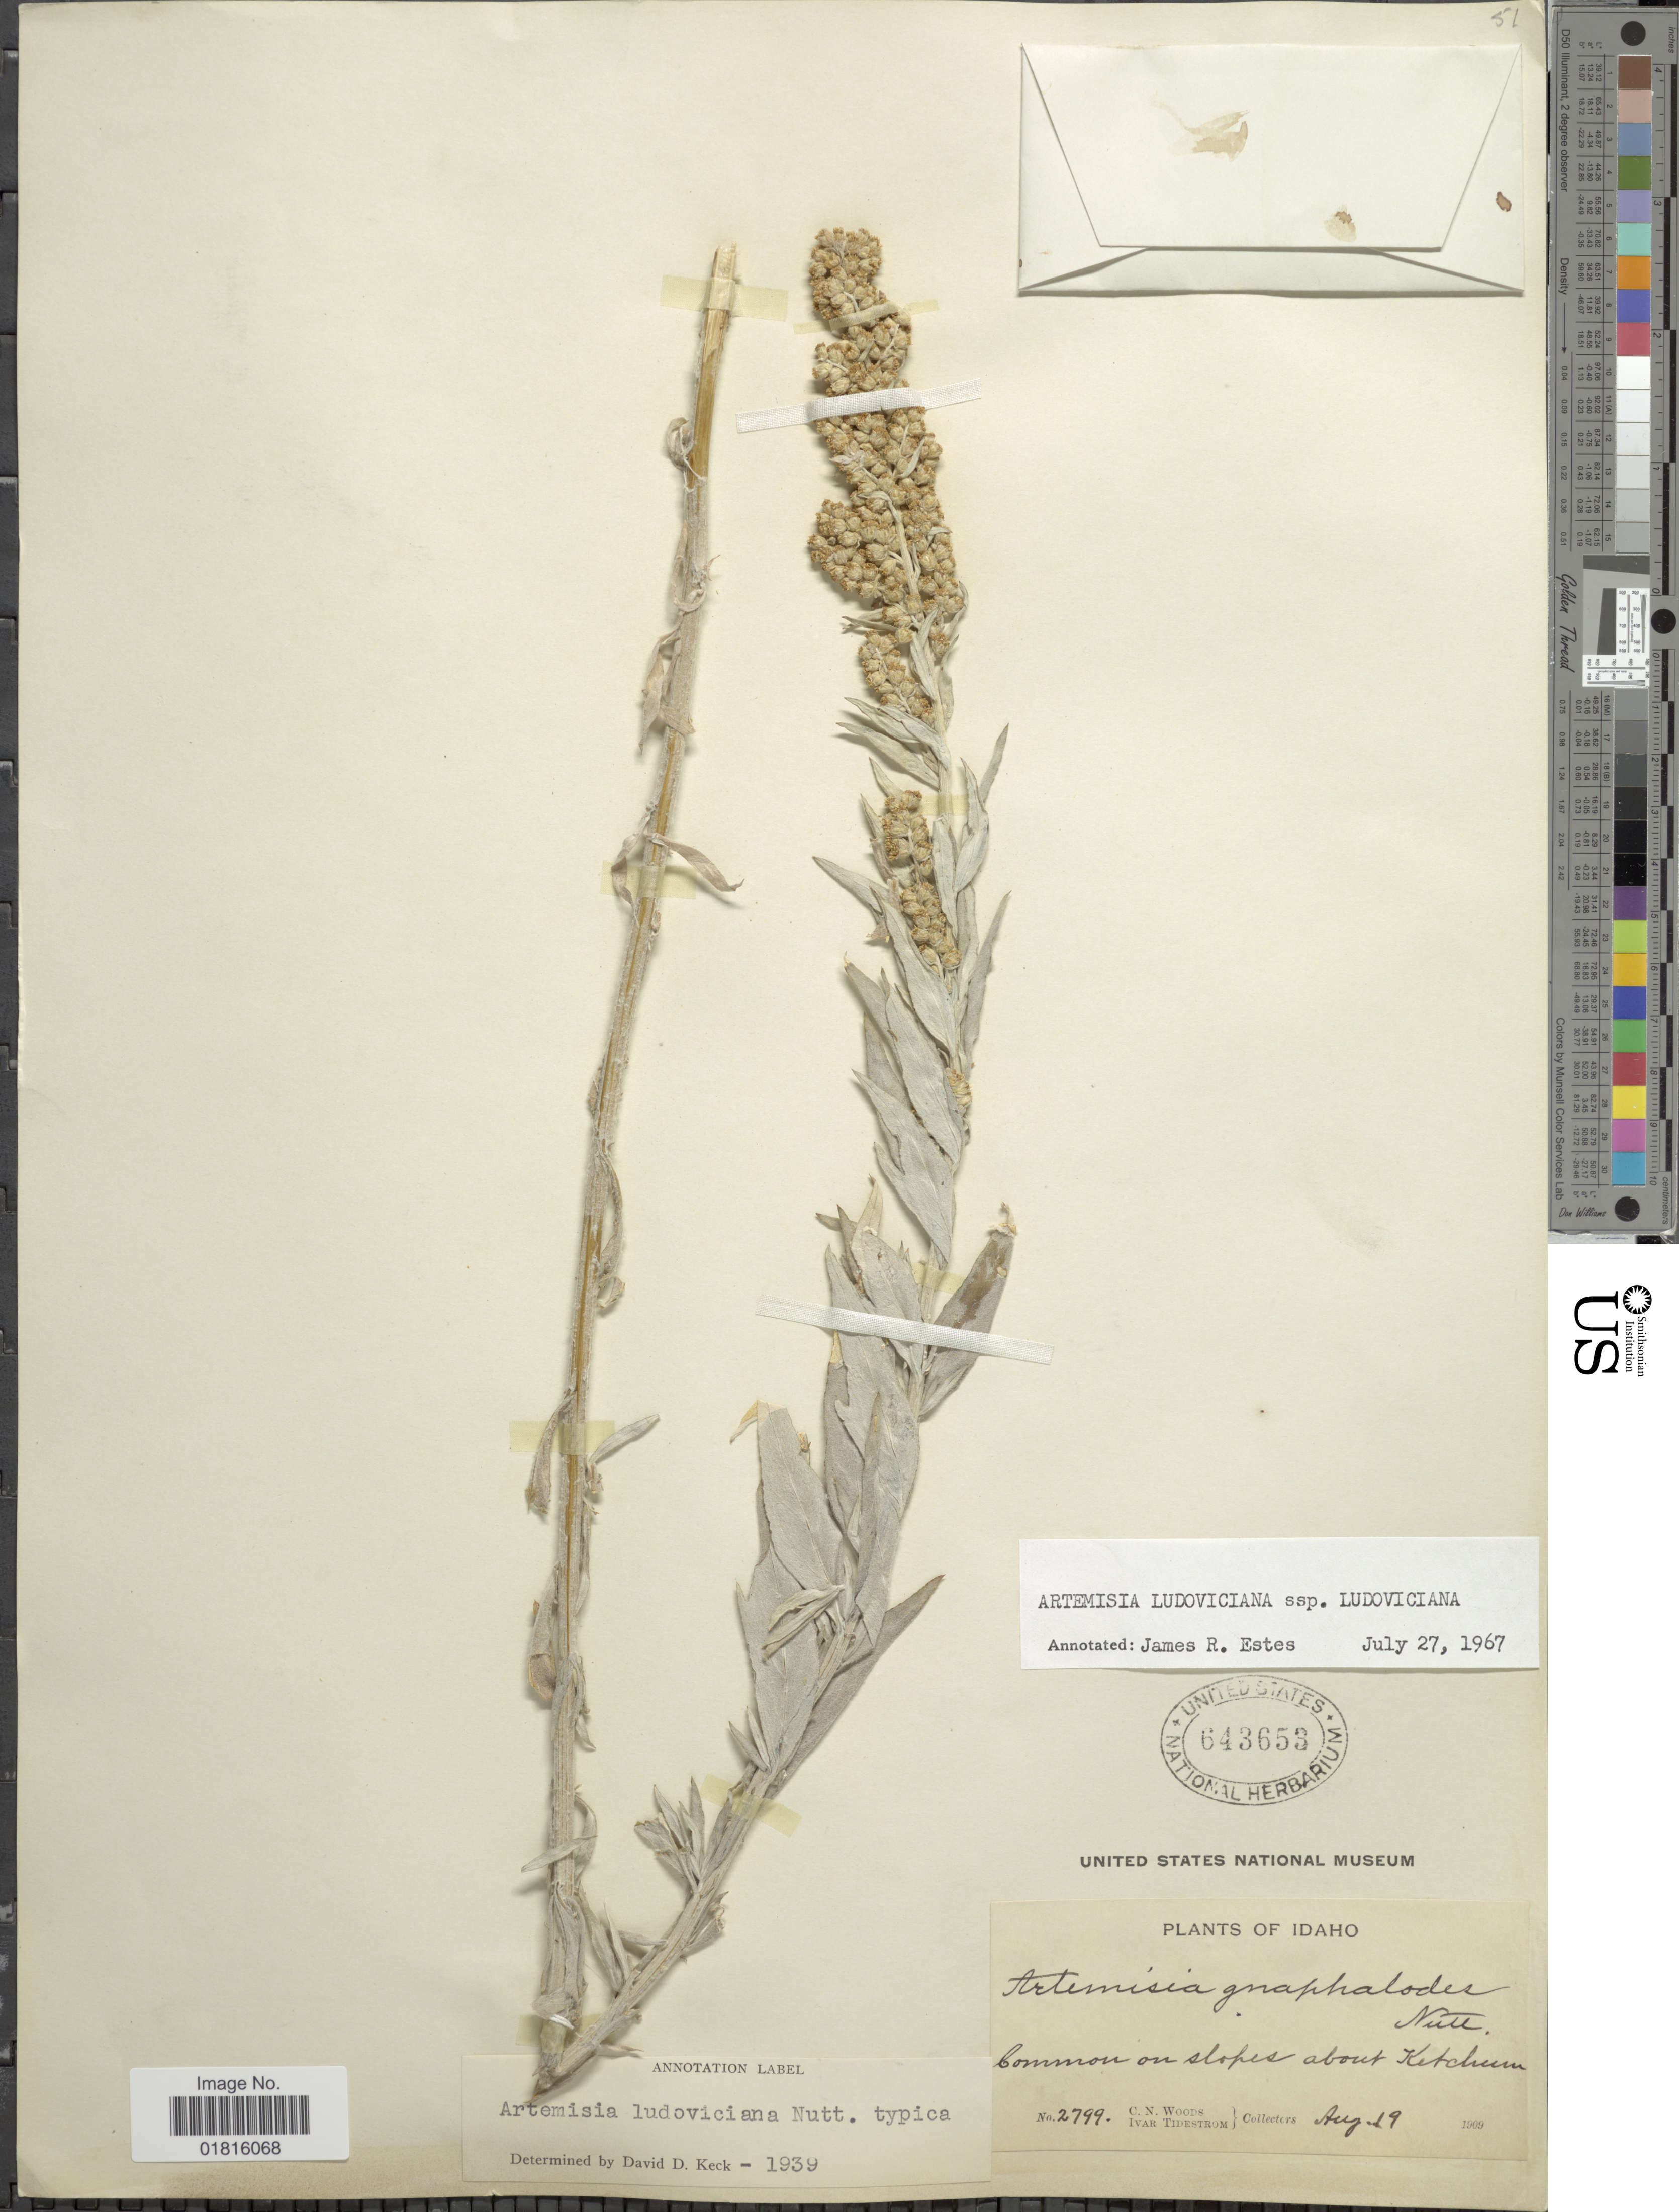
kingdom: Plantae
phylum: Tracheophyta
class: Magnoliopsida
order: Asterales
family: Asteraceae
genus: Artemisia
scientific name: Artemisia ludoviciana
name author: Nutt.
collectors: C. Woods & I. F. Tidestrom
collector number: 2799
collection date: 1909-08-19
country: United States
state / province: Idaho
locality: Common on slopes about Ketchum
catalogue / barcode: US 643653